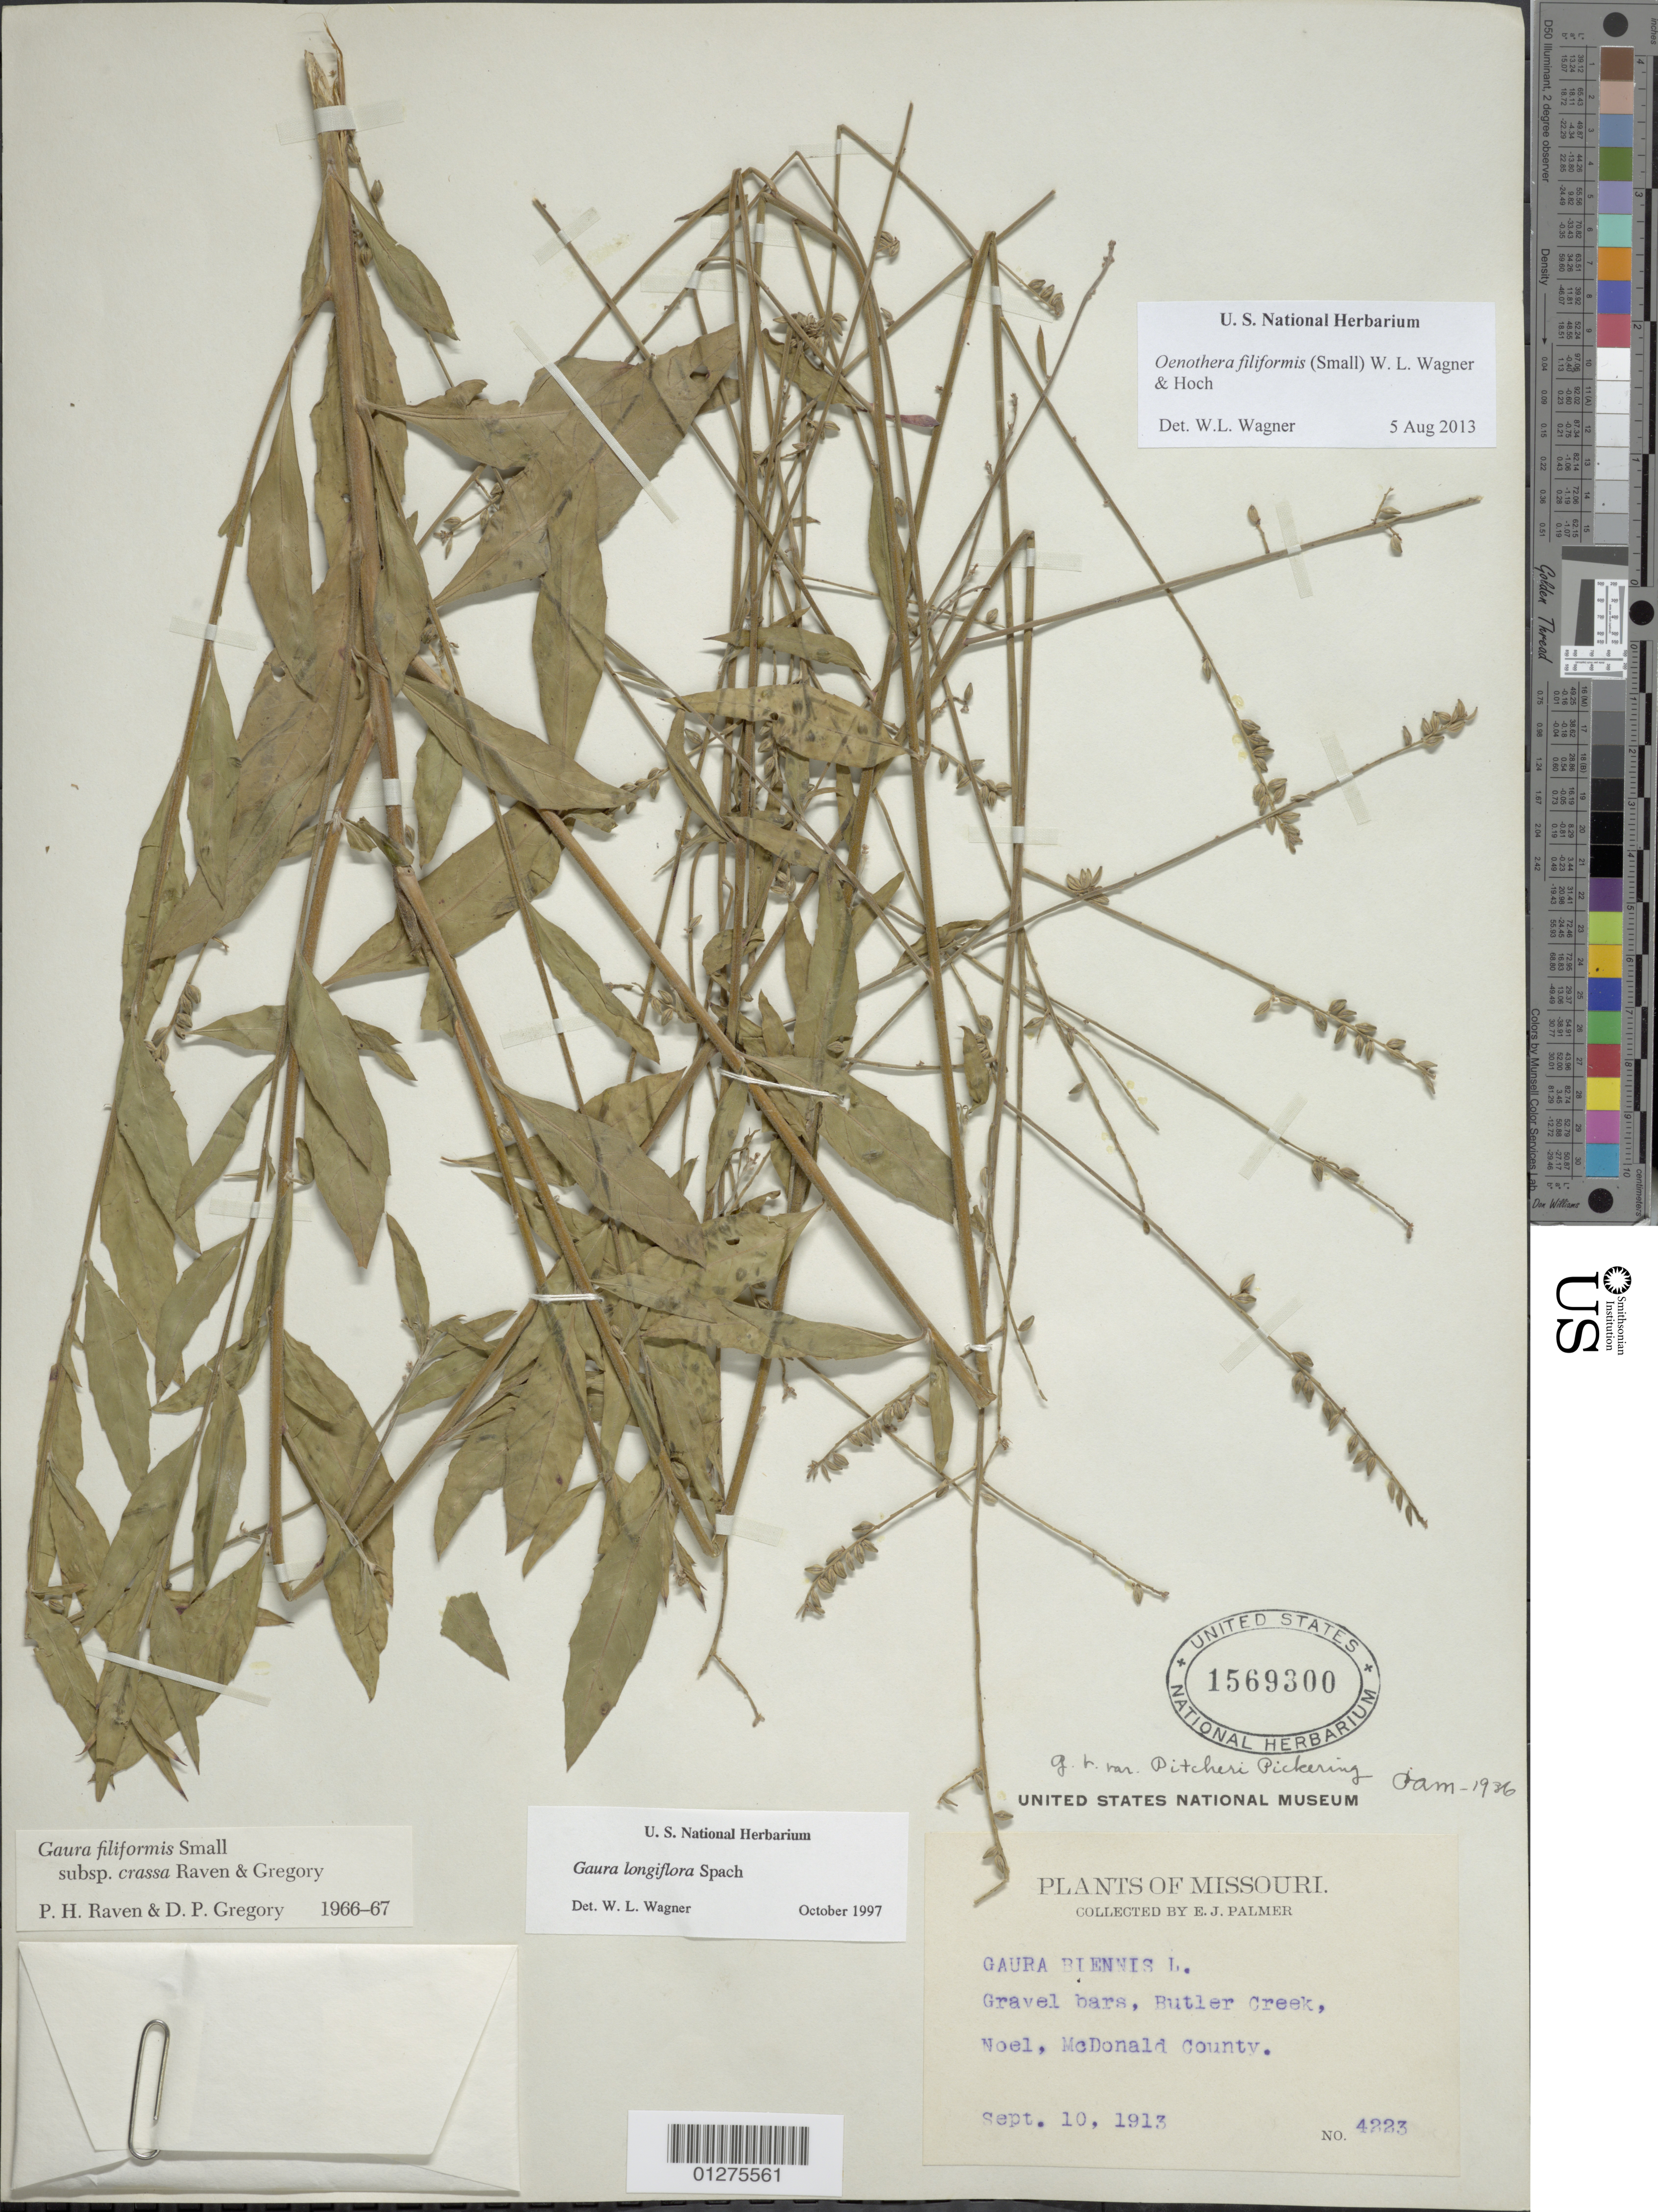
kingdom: Plantae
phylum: Tracheophyta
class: Magnoliopsida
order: Myrtales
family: Onagraceae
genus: Oenothera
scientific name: Oenothera filiformis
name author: (Small) W.L. Wagner & Hoch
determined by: Wagner, W. L., (BOT), Smithsonian Institution - National Museum of Natural History (UNITED STATES)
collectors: E. J. Palmer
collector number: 4223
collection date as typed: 10 Sep 1913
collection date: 1913-09-10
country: United States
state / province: Missouri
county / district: McDonald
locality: Butler Creek, Noel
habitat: Gravel bars.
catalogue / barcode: US 1569300